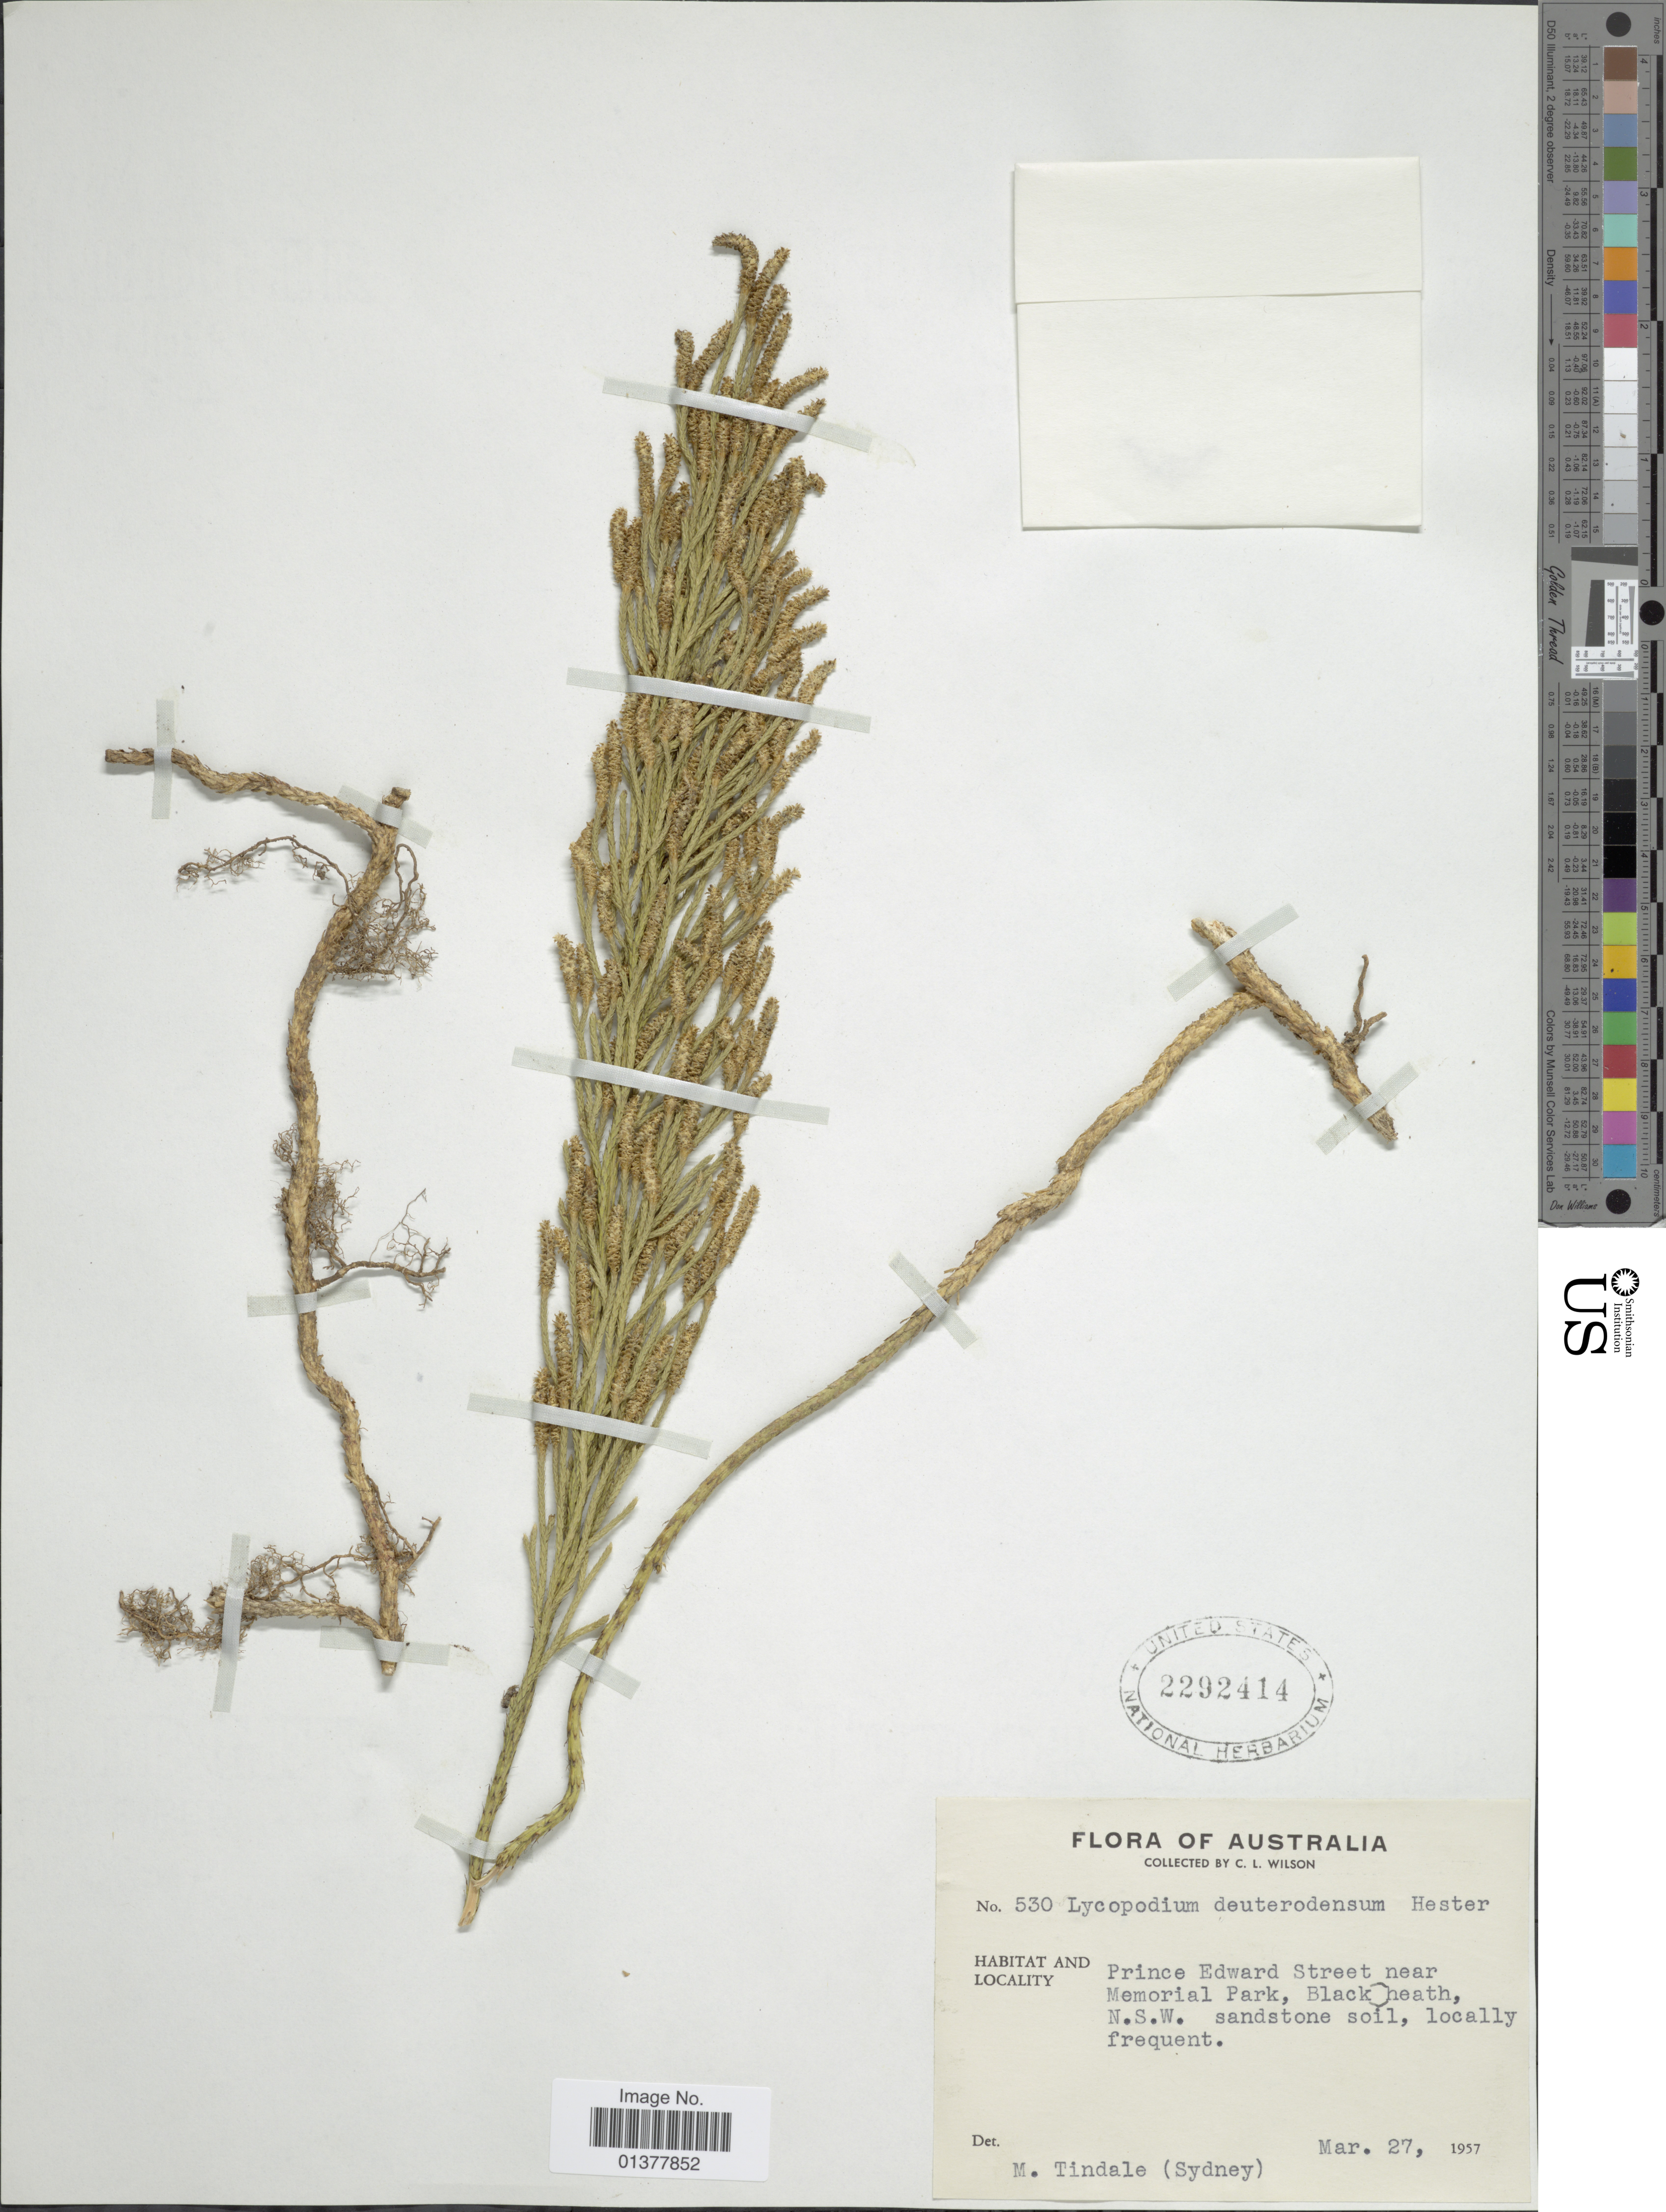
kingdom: Plantae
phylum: Tracheophyta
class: Lycopodiopsida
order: Lycopodiales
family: Lycopodiaceae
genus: Pseudolycopodium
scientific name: Pseudolycopodium densum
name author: (Rothm.) Holub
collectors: C. L. Wilson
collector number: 530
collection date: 1957-03-27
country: Australia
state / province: New South Wales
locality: Prince Edward Street near Memorial Park, Black heath, N.S.W. sandstone soil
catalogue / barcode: US 2292414